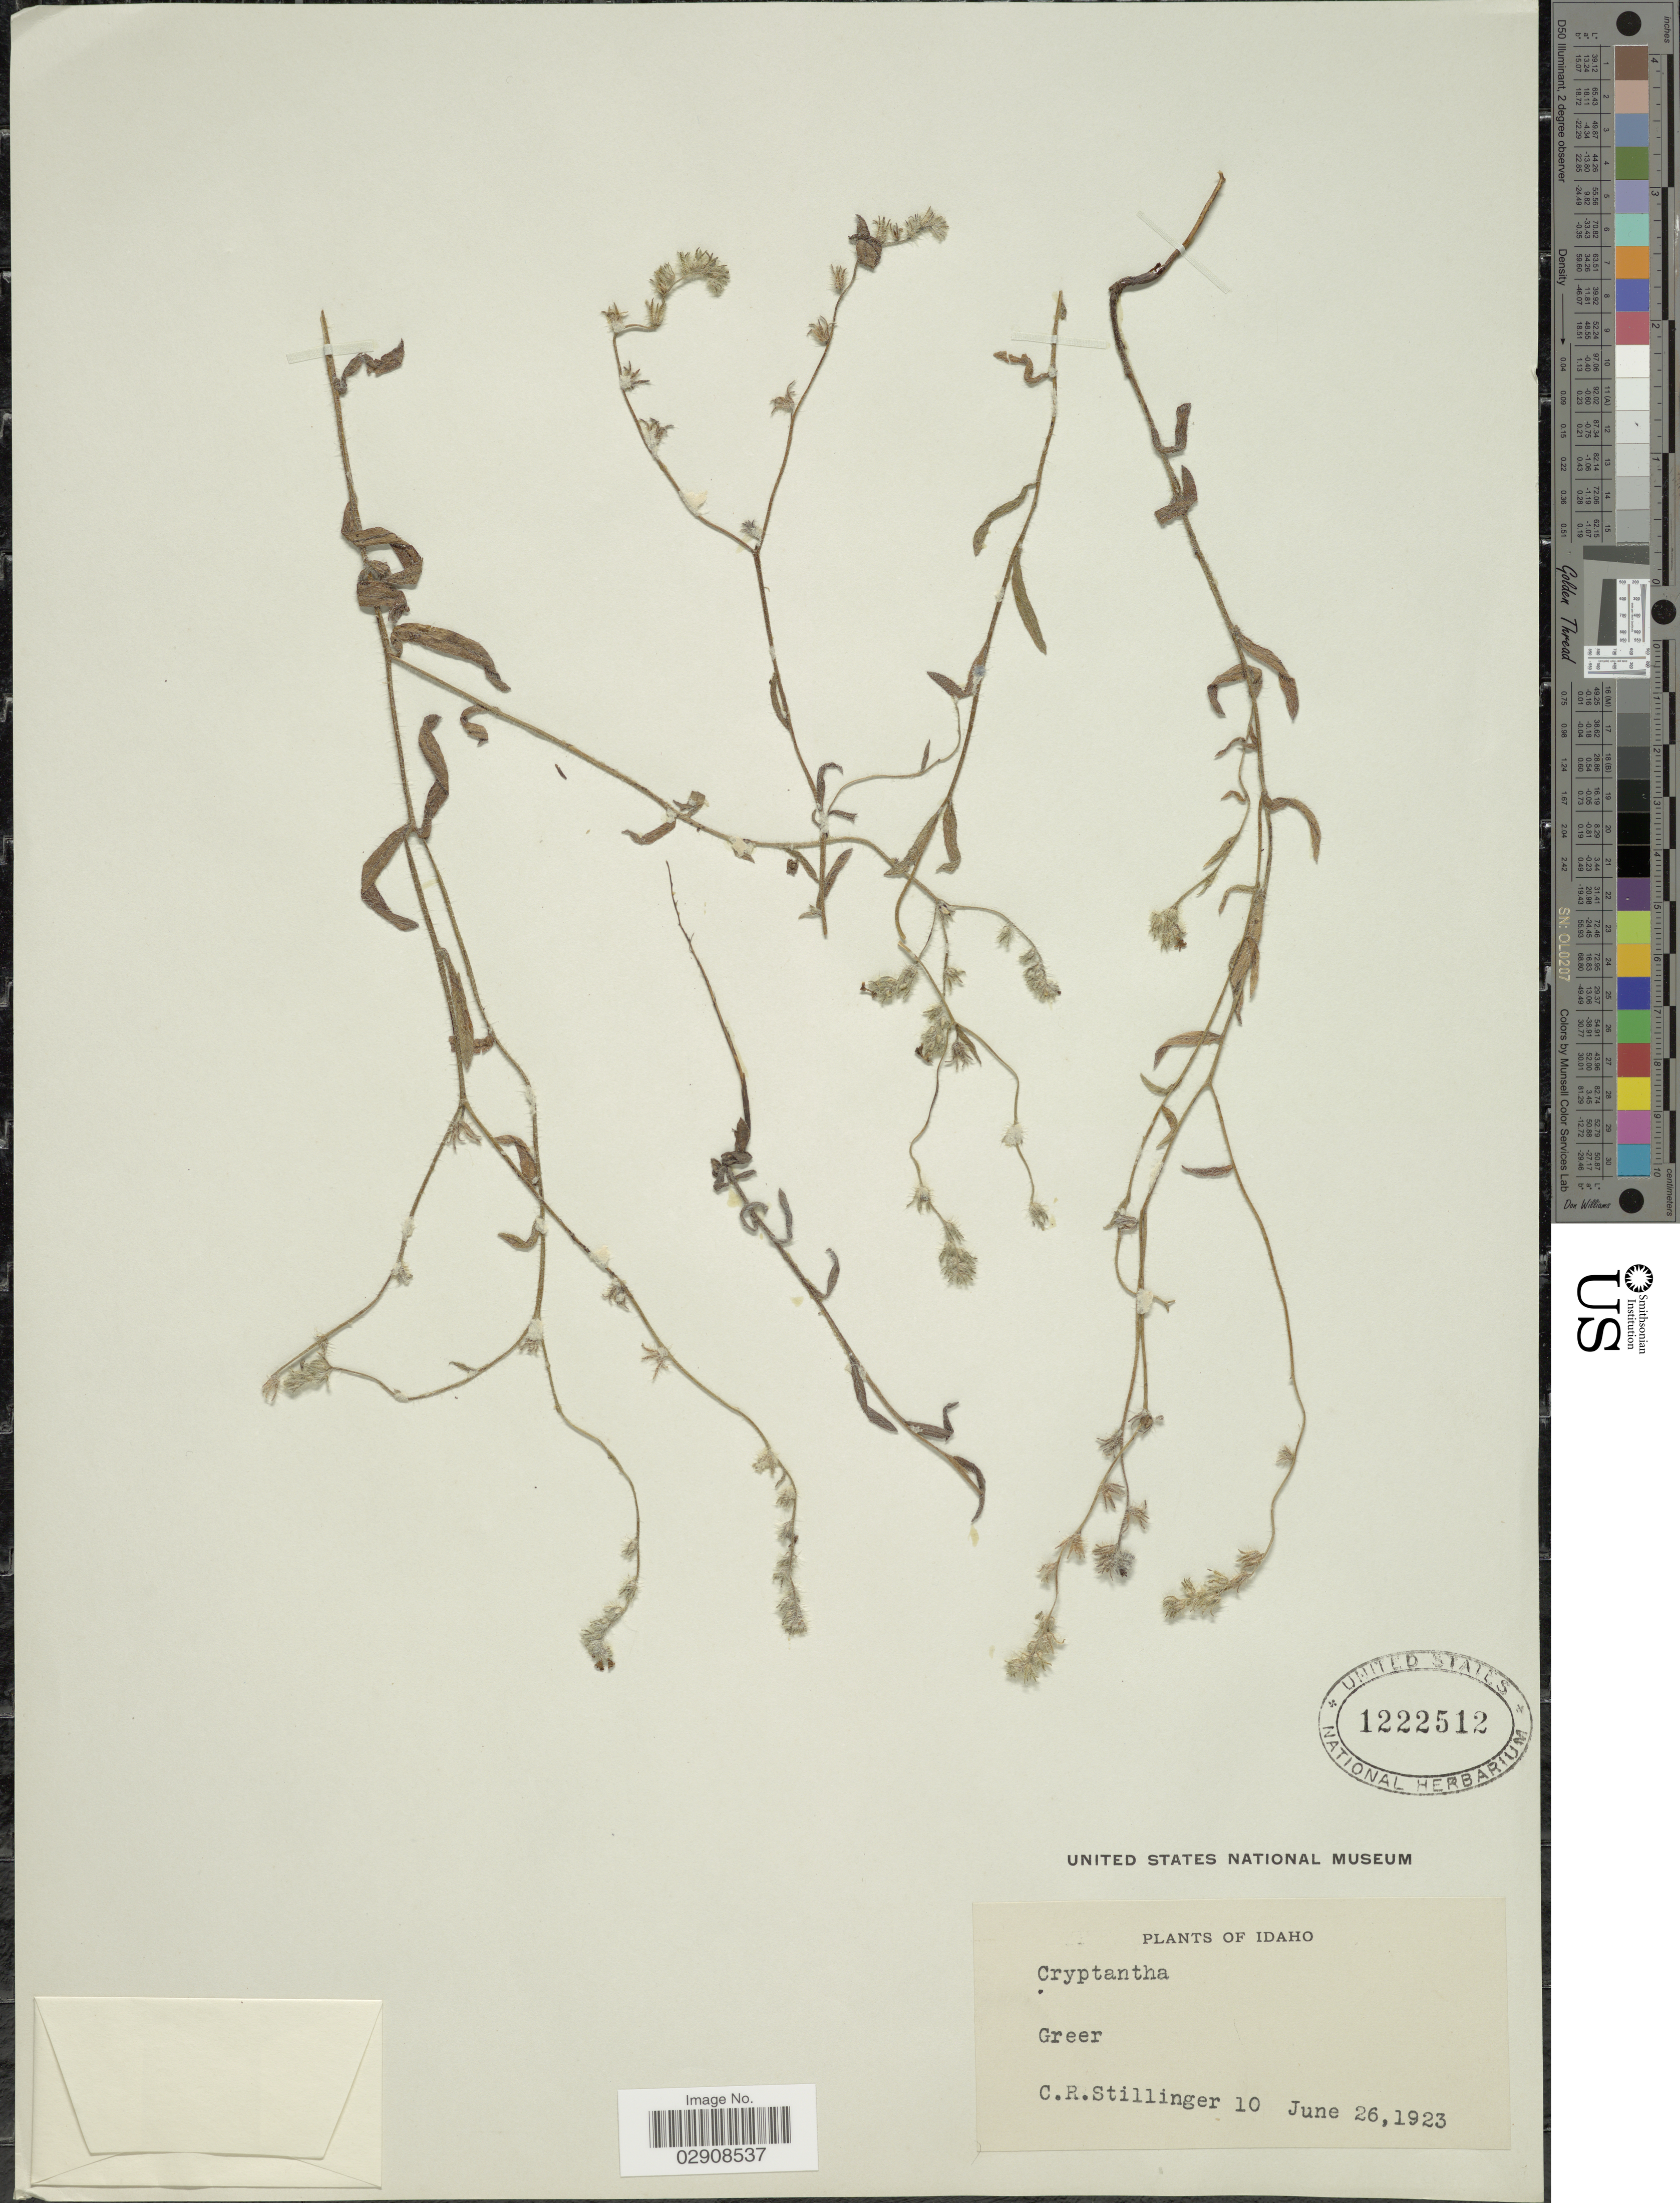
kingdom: Plantae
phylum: Tracheophyta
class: Magnoliopsida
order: Boraginales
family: Boraginaceae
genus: Cryptantha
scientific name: Cryptantha sp.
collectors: C. Stillinger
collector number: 10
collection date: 1923-07-26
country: United States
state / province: Idaho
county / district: Clearwater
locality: Greer.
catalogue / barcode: US 1222512